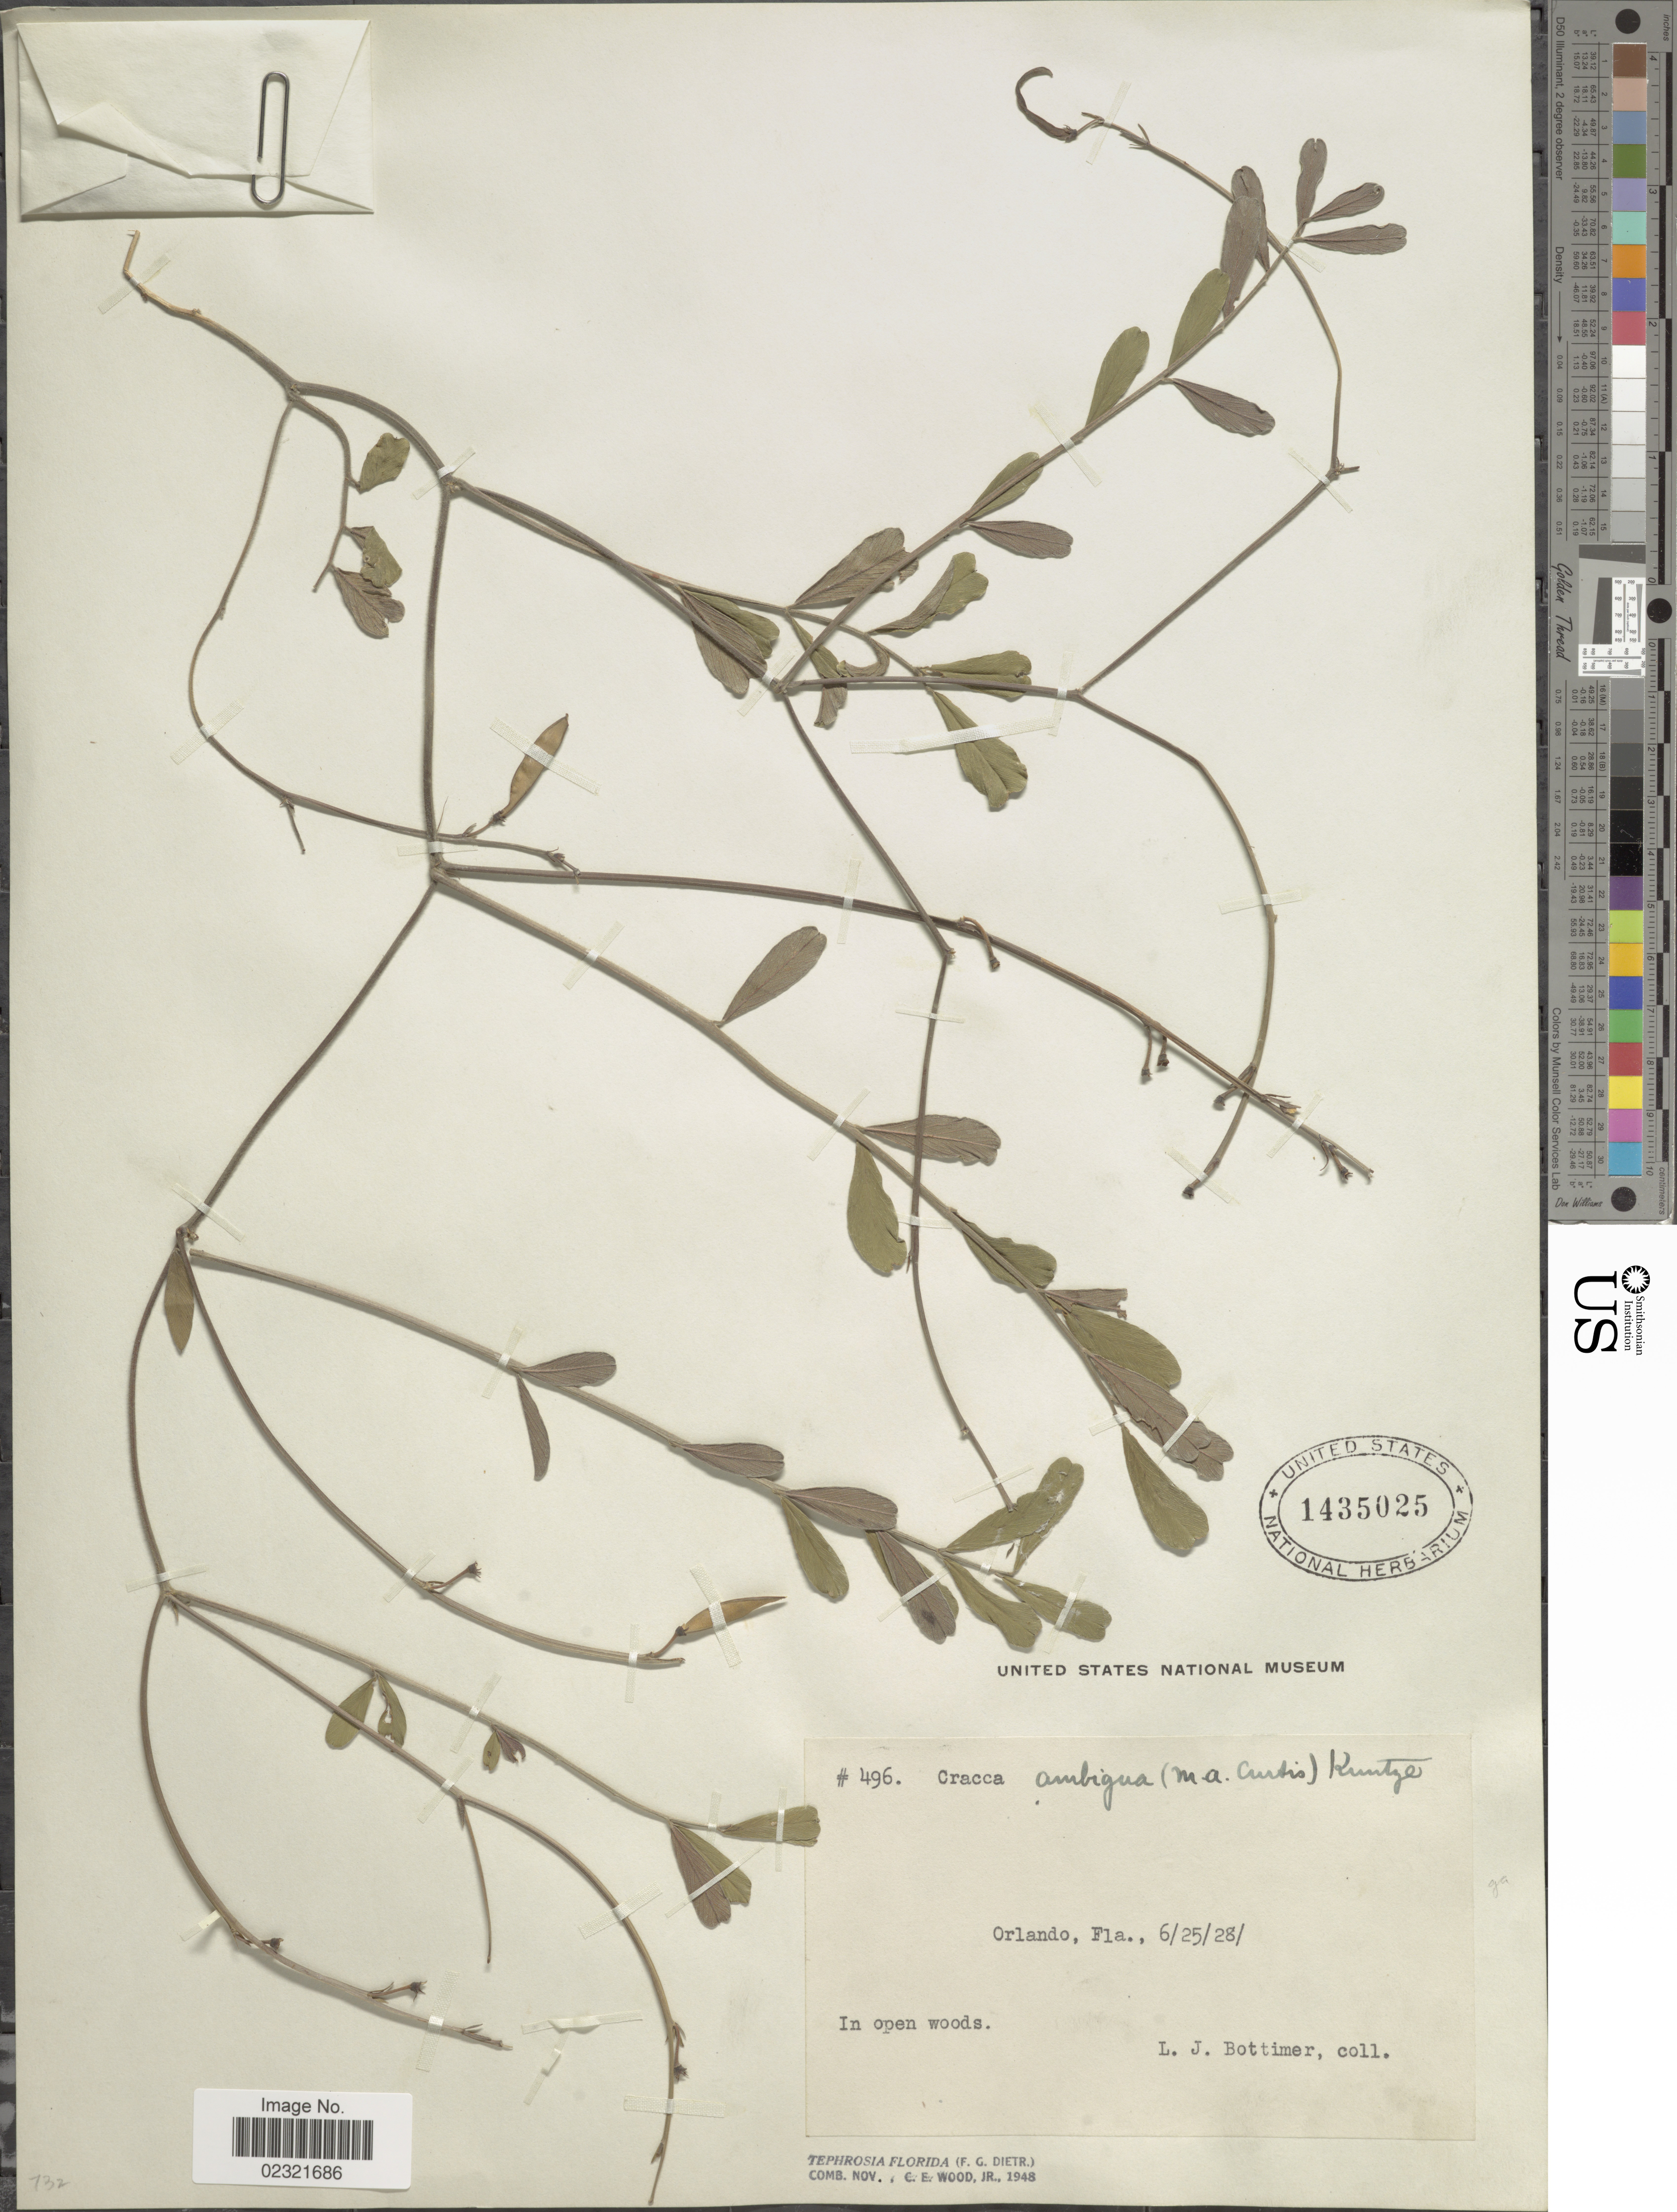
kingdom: Plantae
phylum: Tracheophyta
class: Magnoliopsida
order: Fabales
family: Fabaceae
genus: Tephrosia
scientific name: Tephrosia florida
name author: (Dietr.) C.E. Wood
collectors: L. Bottimer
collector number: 496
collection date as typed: Transcribed d/m/y: 25/6/28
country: United States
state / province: Florida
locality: Orlando, In open woods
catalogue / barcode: US 1435025